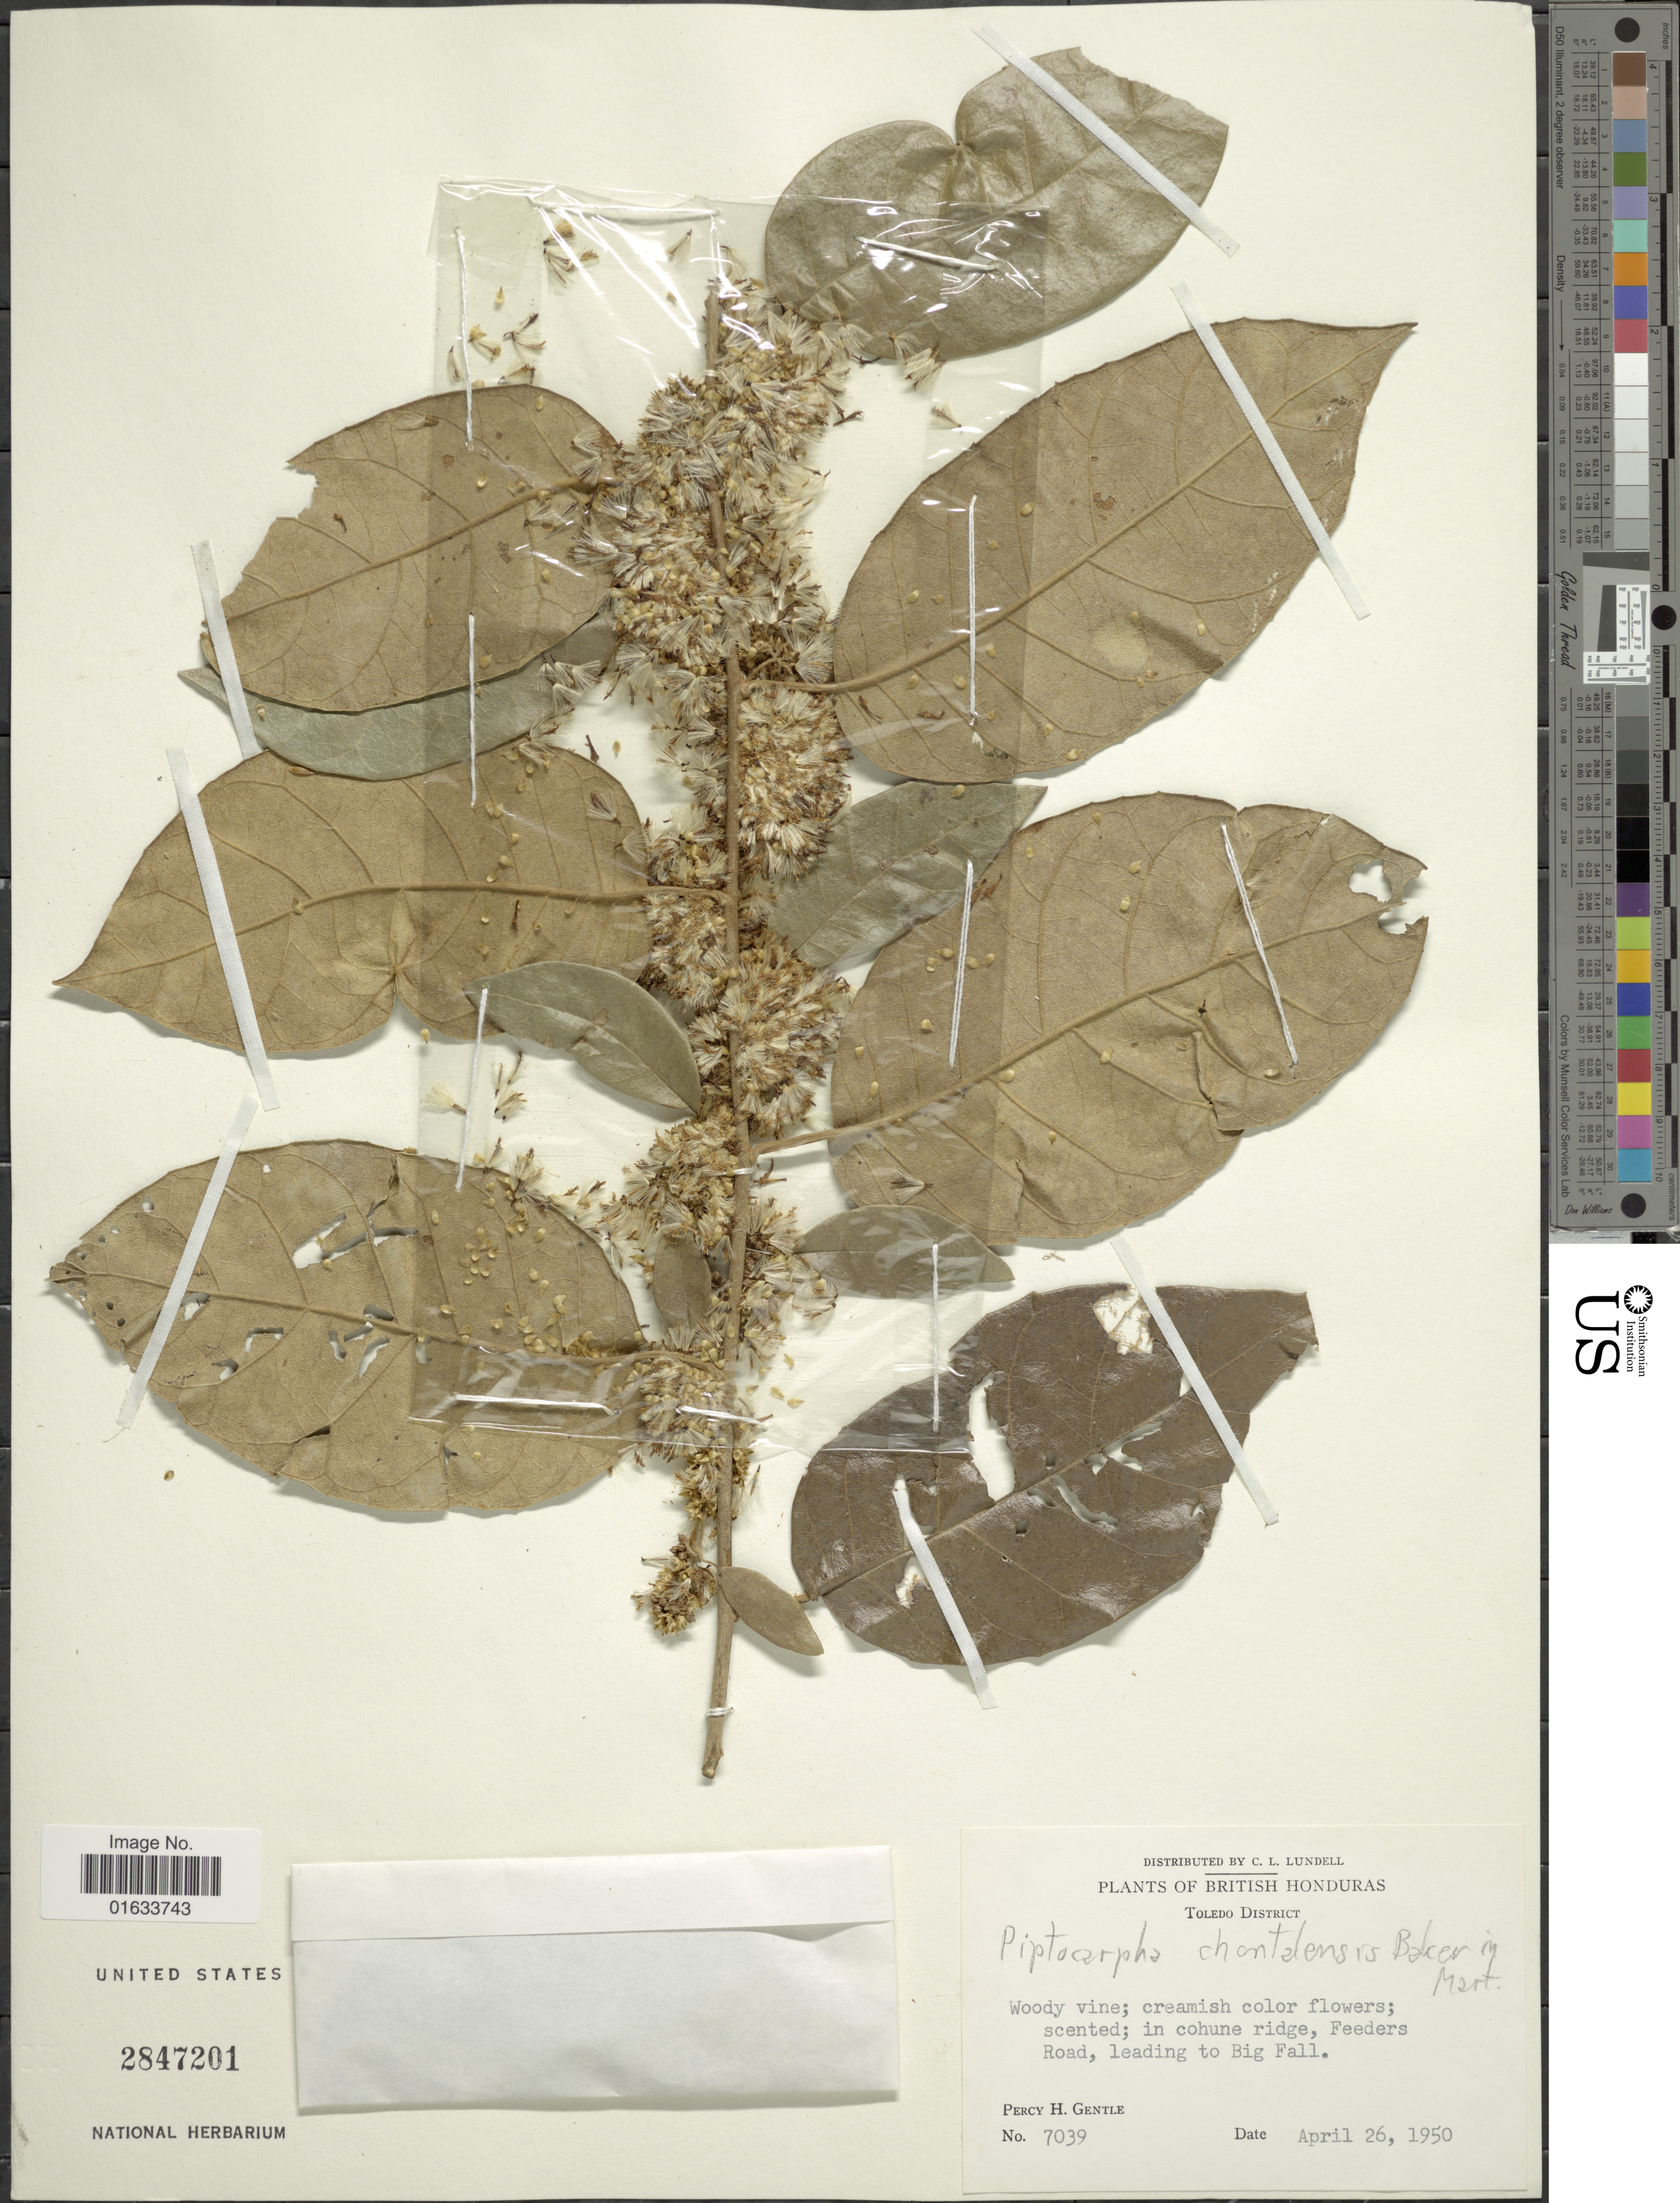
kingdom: Plantae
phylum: Tracheophyta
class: Magnoliopsida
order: Asterales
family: Asteraceae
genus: Piptocarpha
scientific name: Piptocarpha poeppigiana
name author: (DC.) Baker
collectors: P. H. Gentle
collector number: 7039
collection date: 1950-04-26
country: Belize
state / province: Toledo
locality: British Honduras. Toledo District. In cohune ridge, Feeders Road, leading to Big Fall.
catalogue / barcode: US 2847201